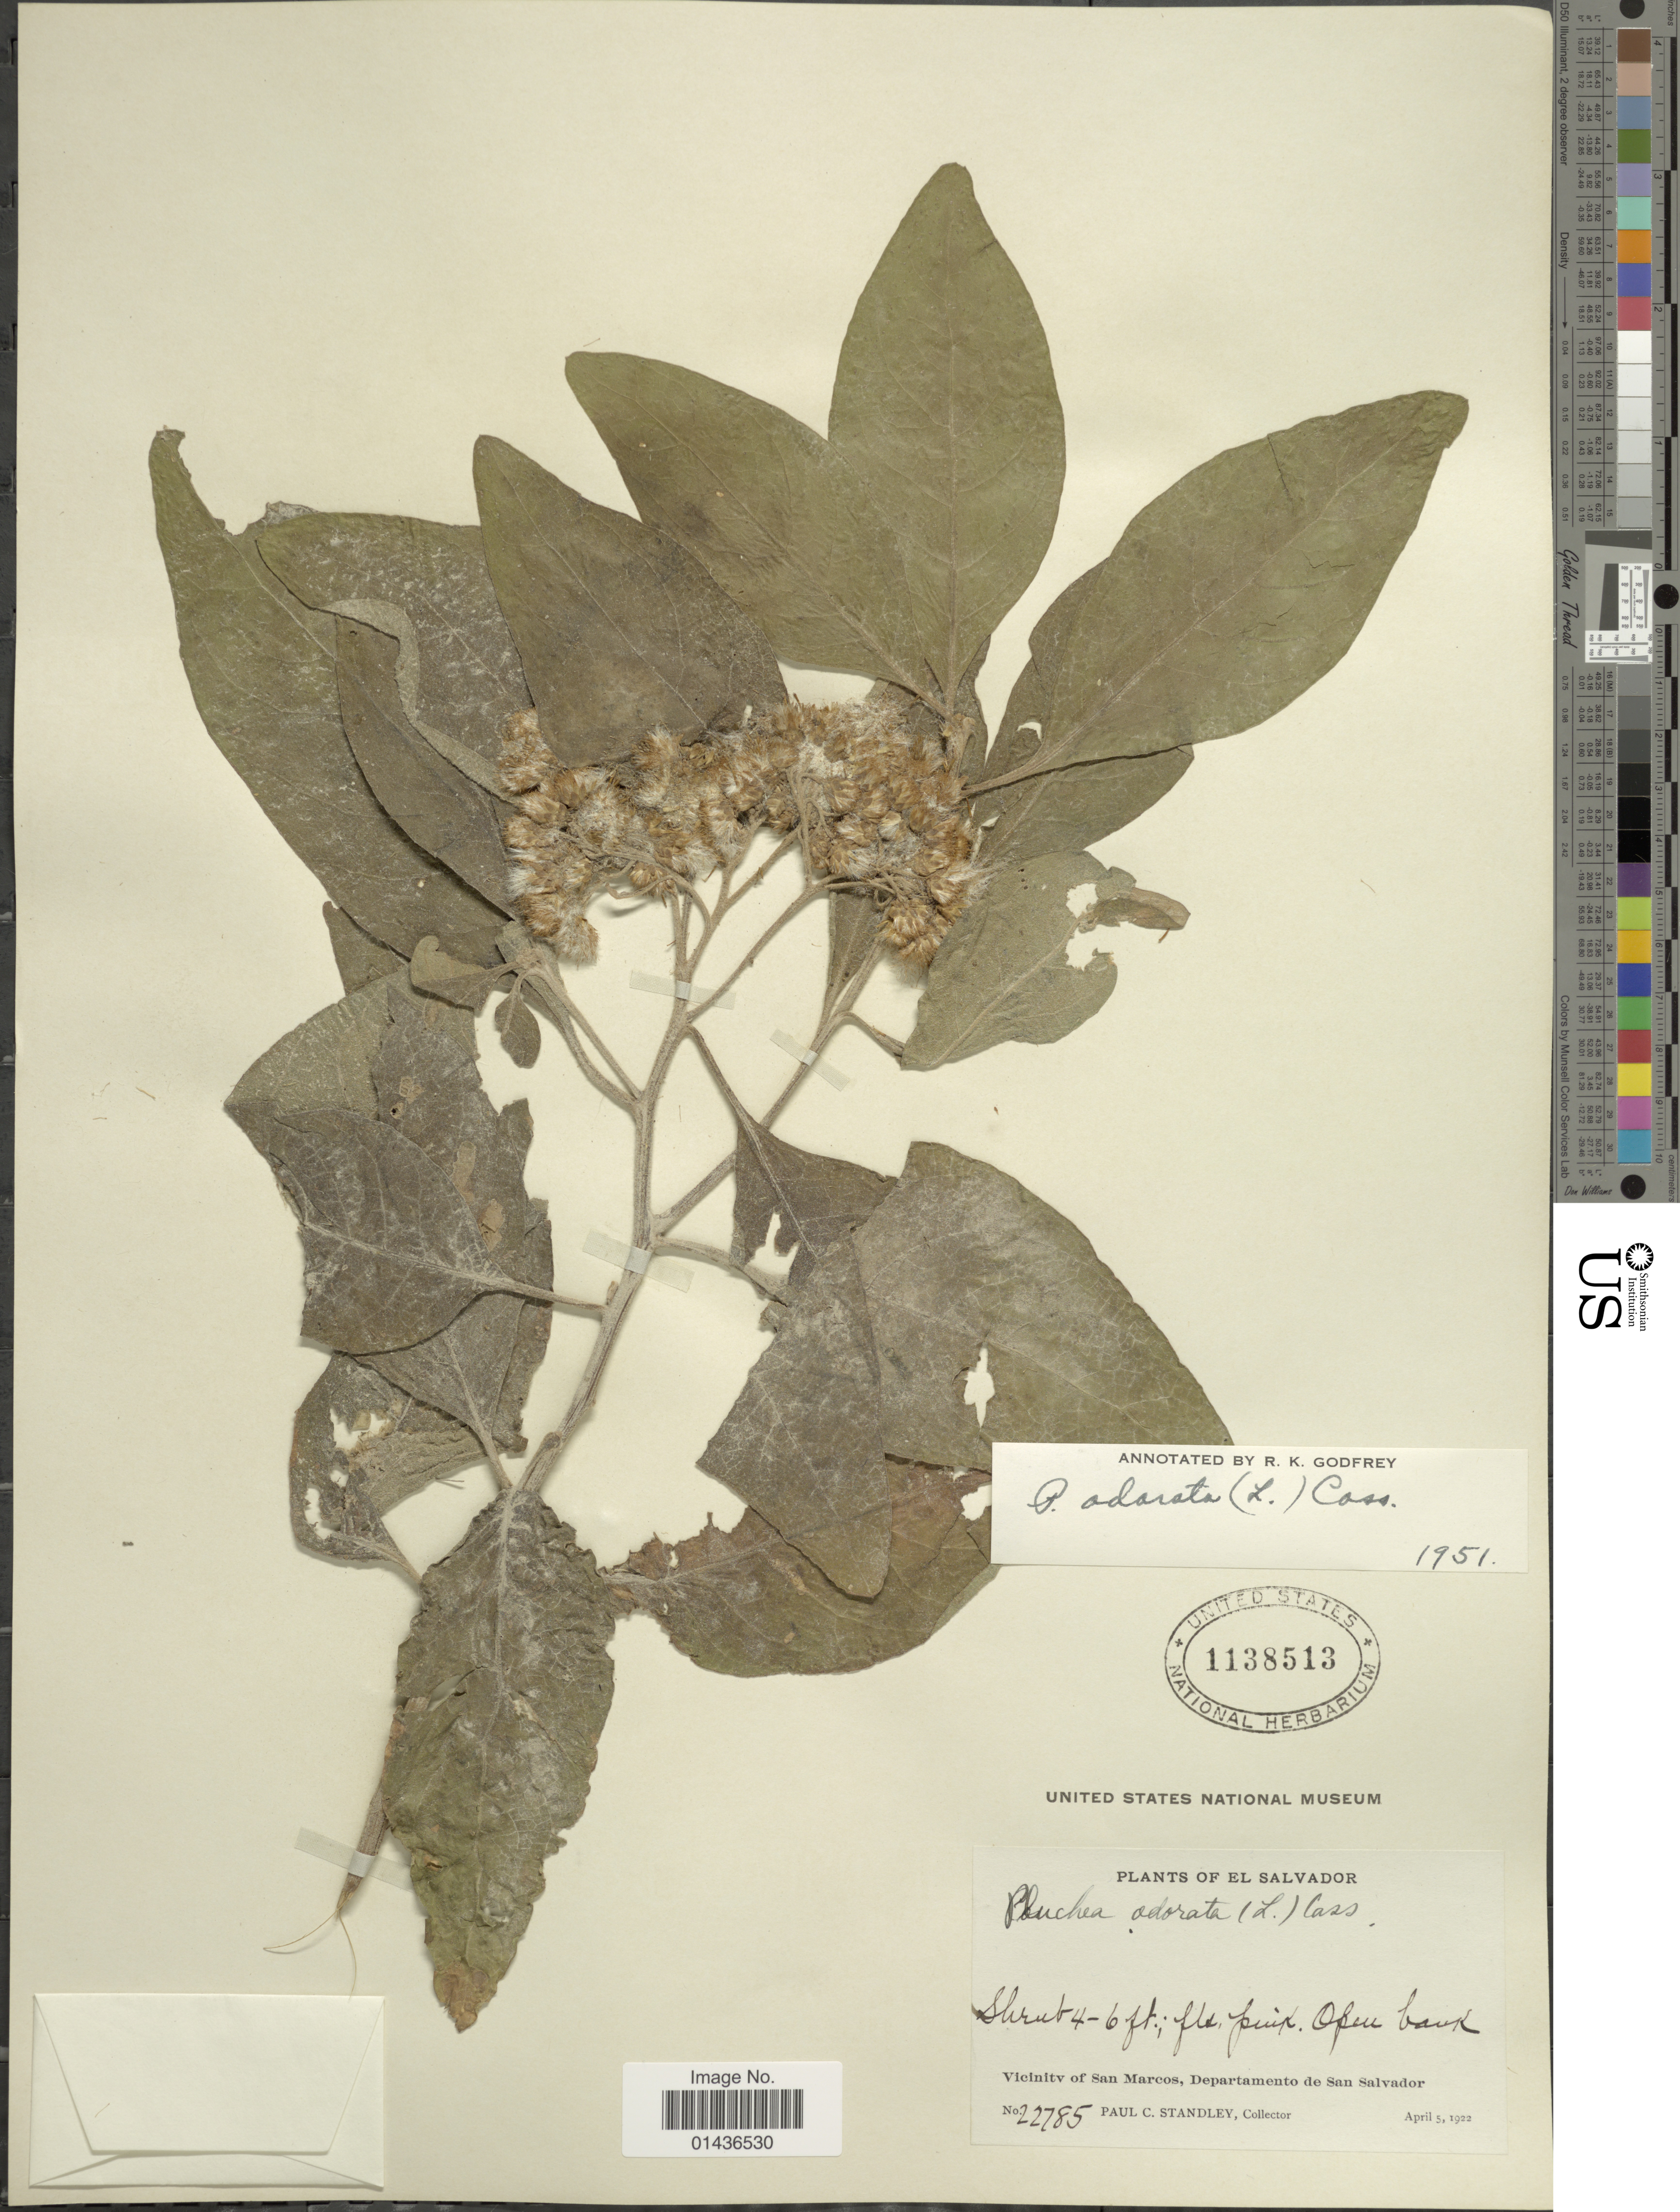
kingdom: Plantae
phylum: Tracheophyta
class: Magnoliopsida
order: Asterales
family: Asteraceae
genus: Pluchea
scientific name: Pluchea carolinensis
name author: (Jacq.) D. Don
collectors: P. C. Standley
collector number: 22785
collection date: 1922-04-05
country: El Salvador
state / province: San Salvador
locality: Vicinitv of San Marcos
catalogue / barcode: US 1138513